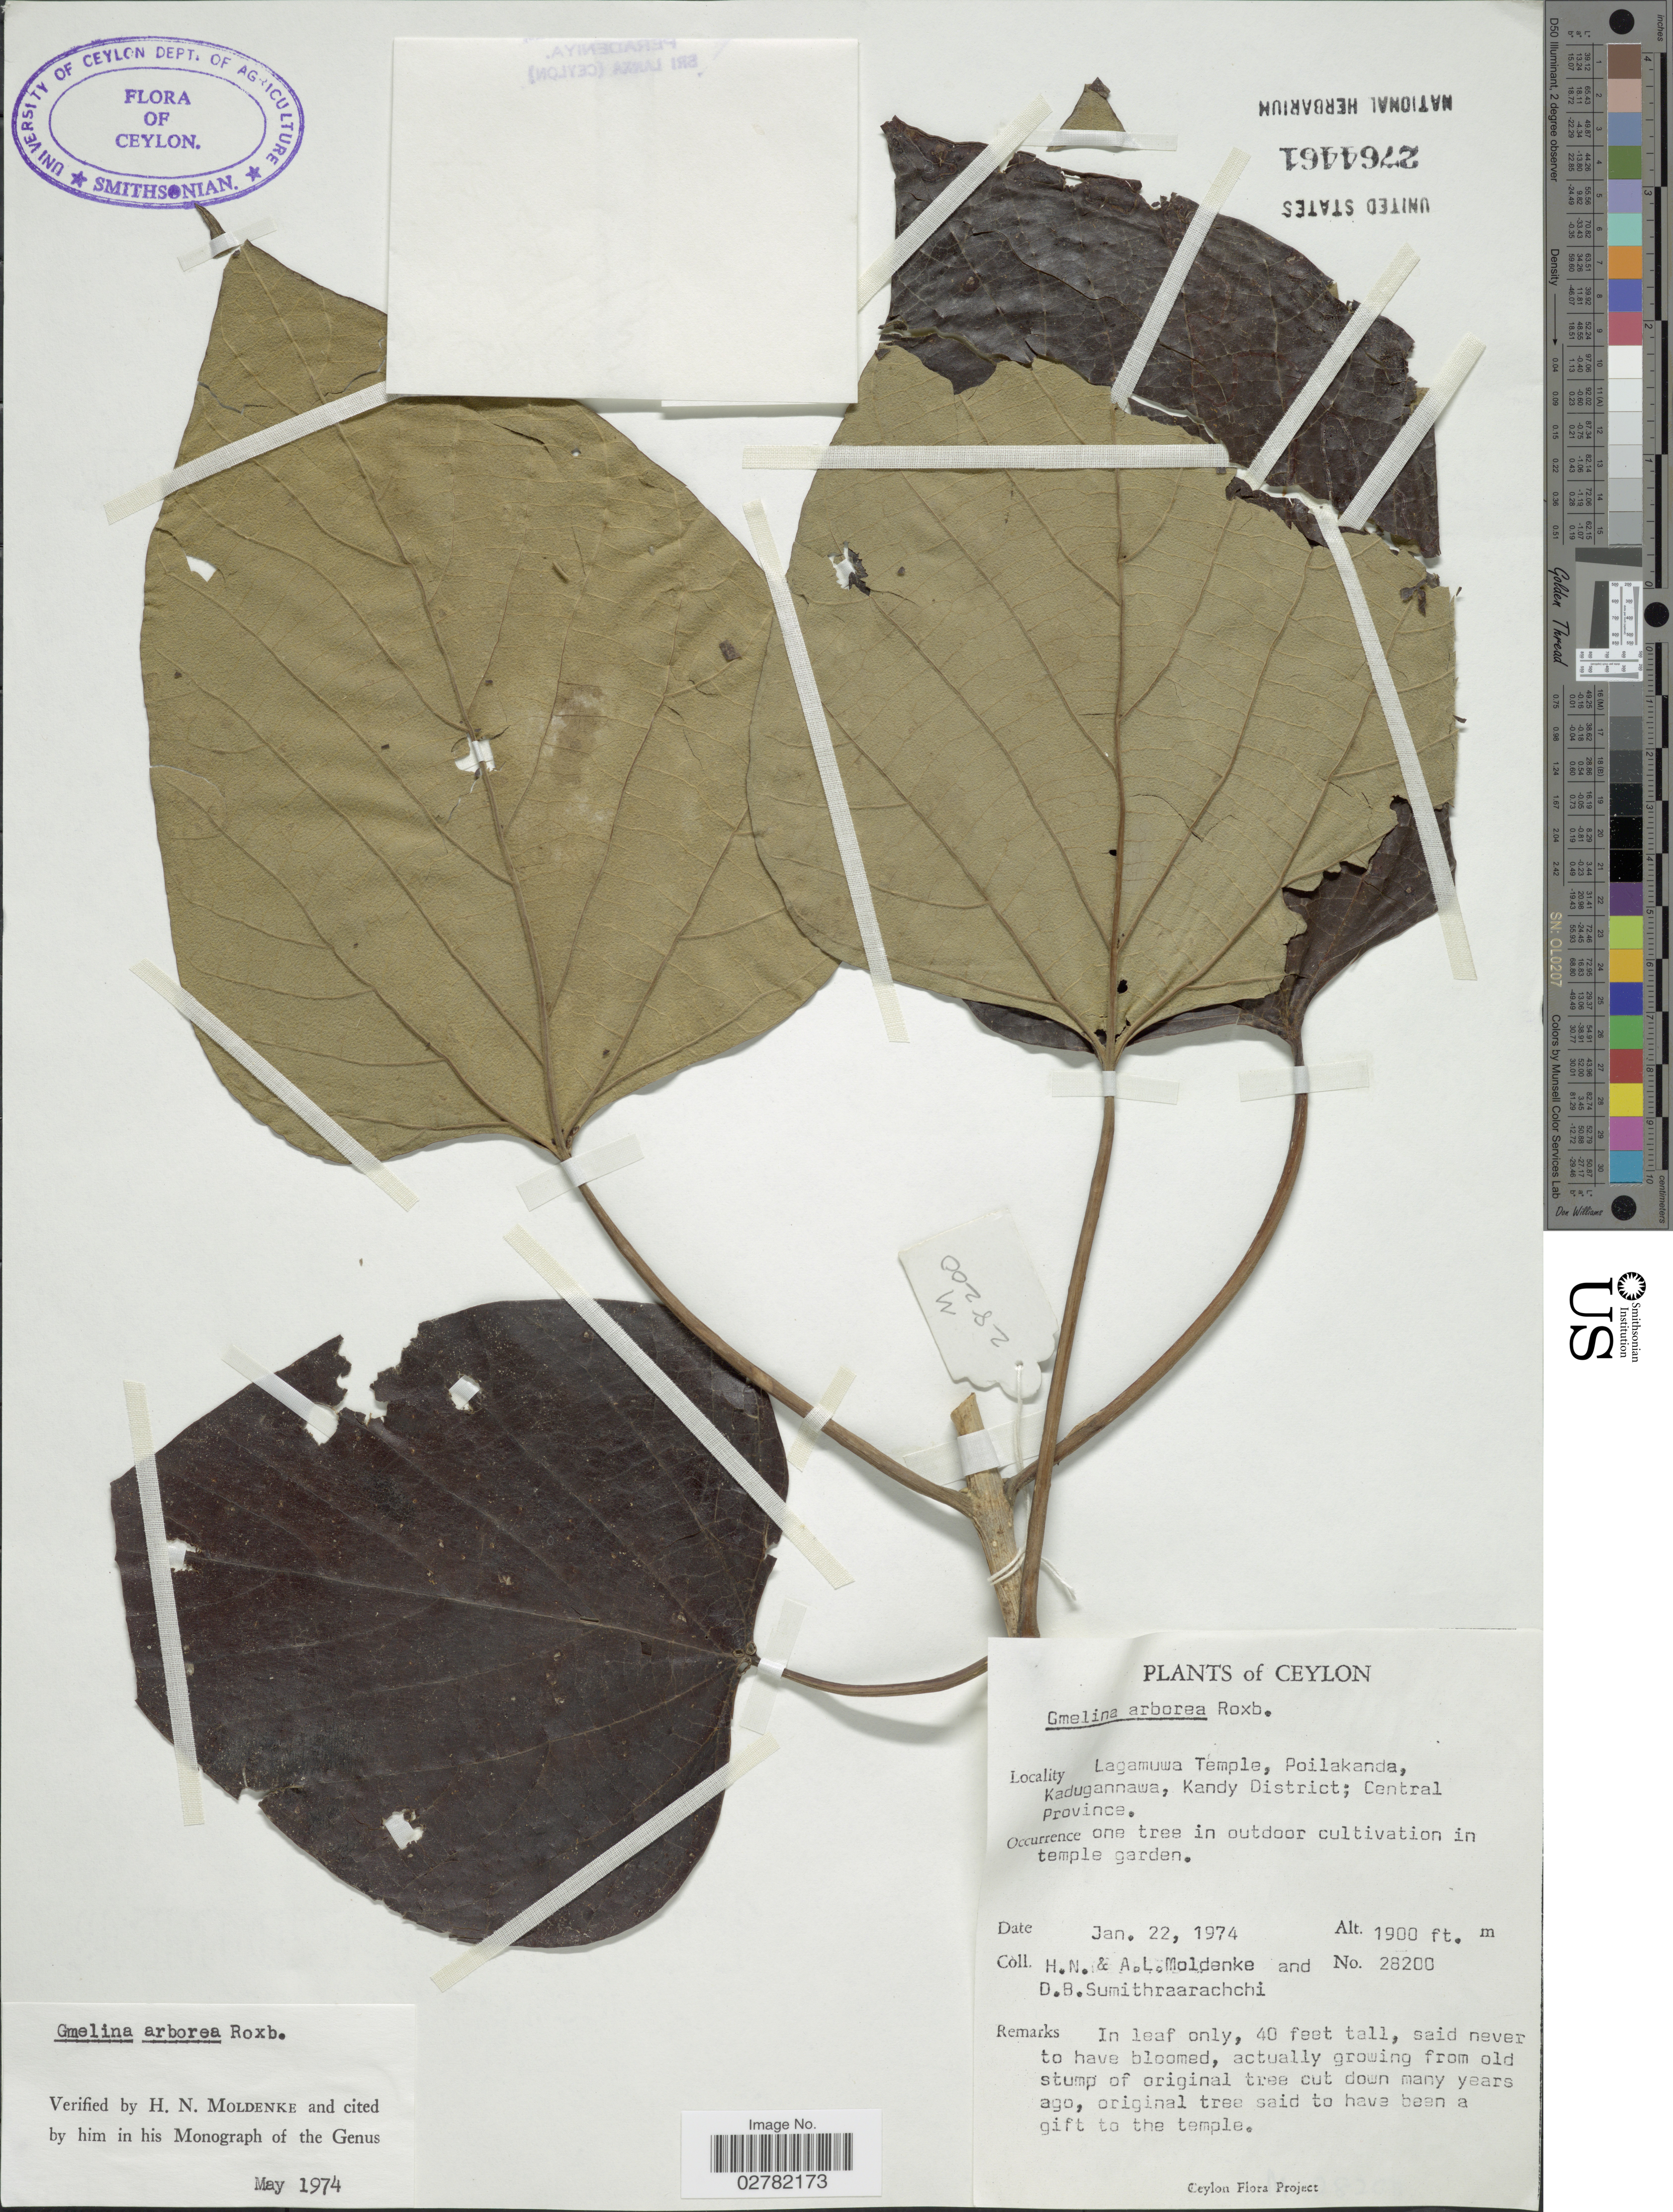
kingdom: Plantae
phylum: Tracheophyta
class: Magnoliopsida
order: Lamiales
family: Lamiaceae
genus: Gmelina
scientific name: Gmelina arborea var. arborea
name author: Roxb. ex Sm.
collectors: H. N. Moldenke, A. L. Moldenke & D. B. Sumithraarachchi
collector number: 28200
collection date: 1974-01-22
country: Sri Lanka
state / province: Central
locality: Ceylon. Lagamuwa Temple, Poilakanda, Kadugannawa, Kandy District.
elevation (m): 579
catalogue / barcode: US 2764461